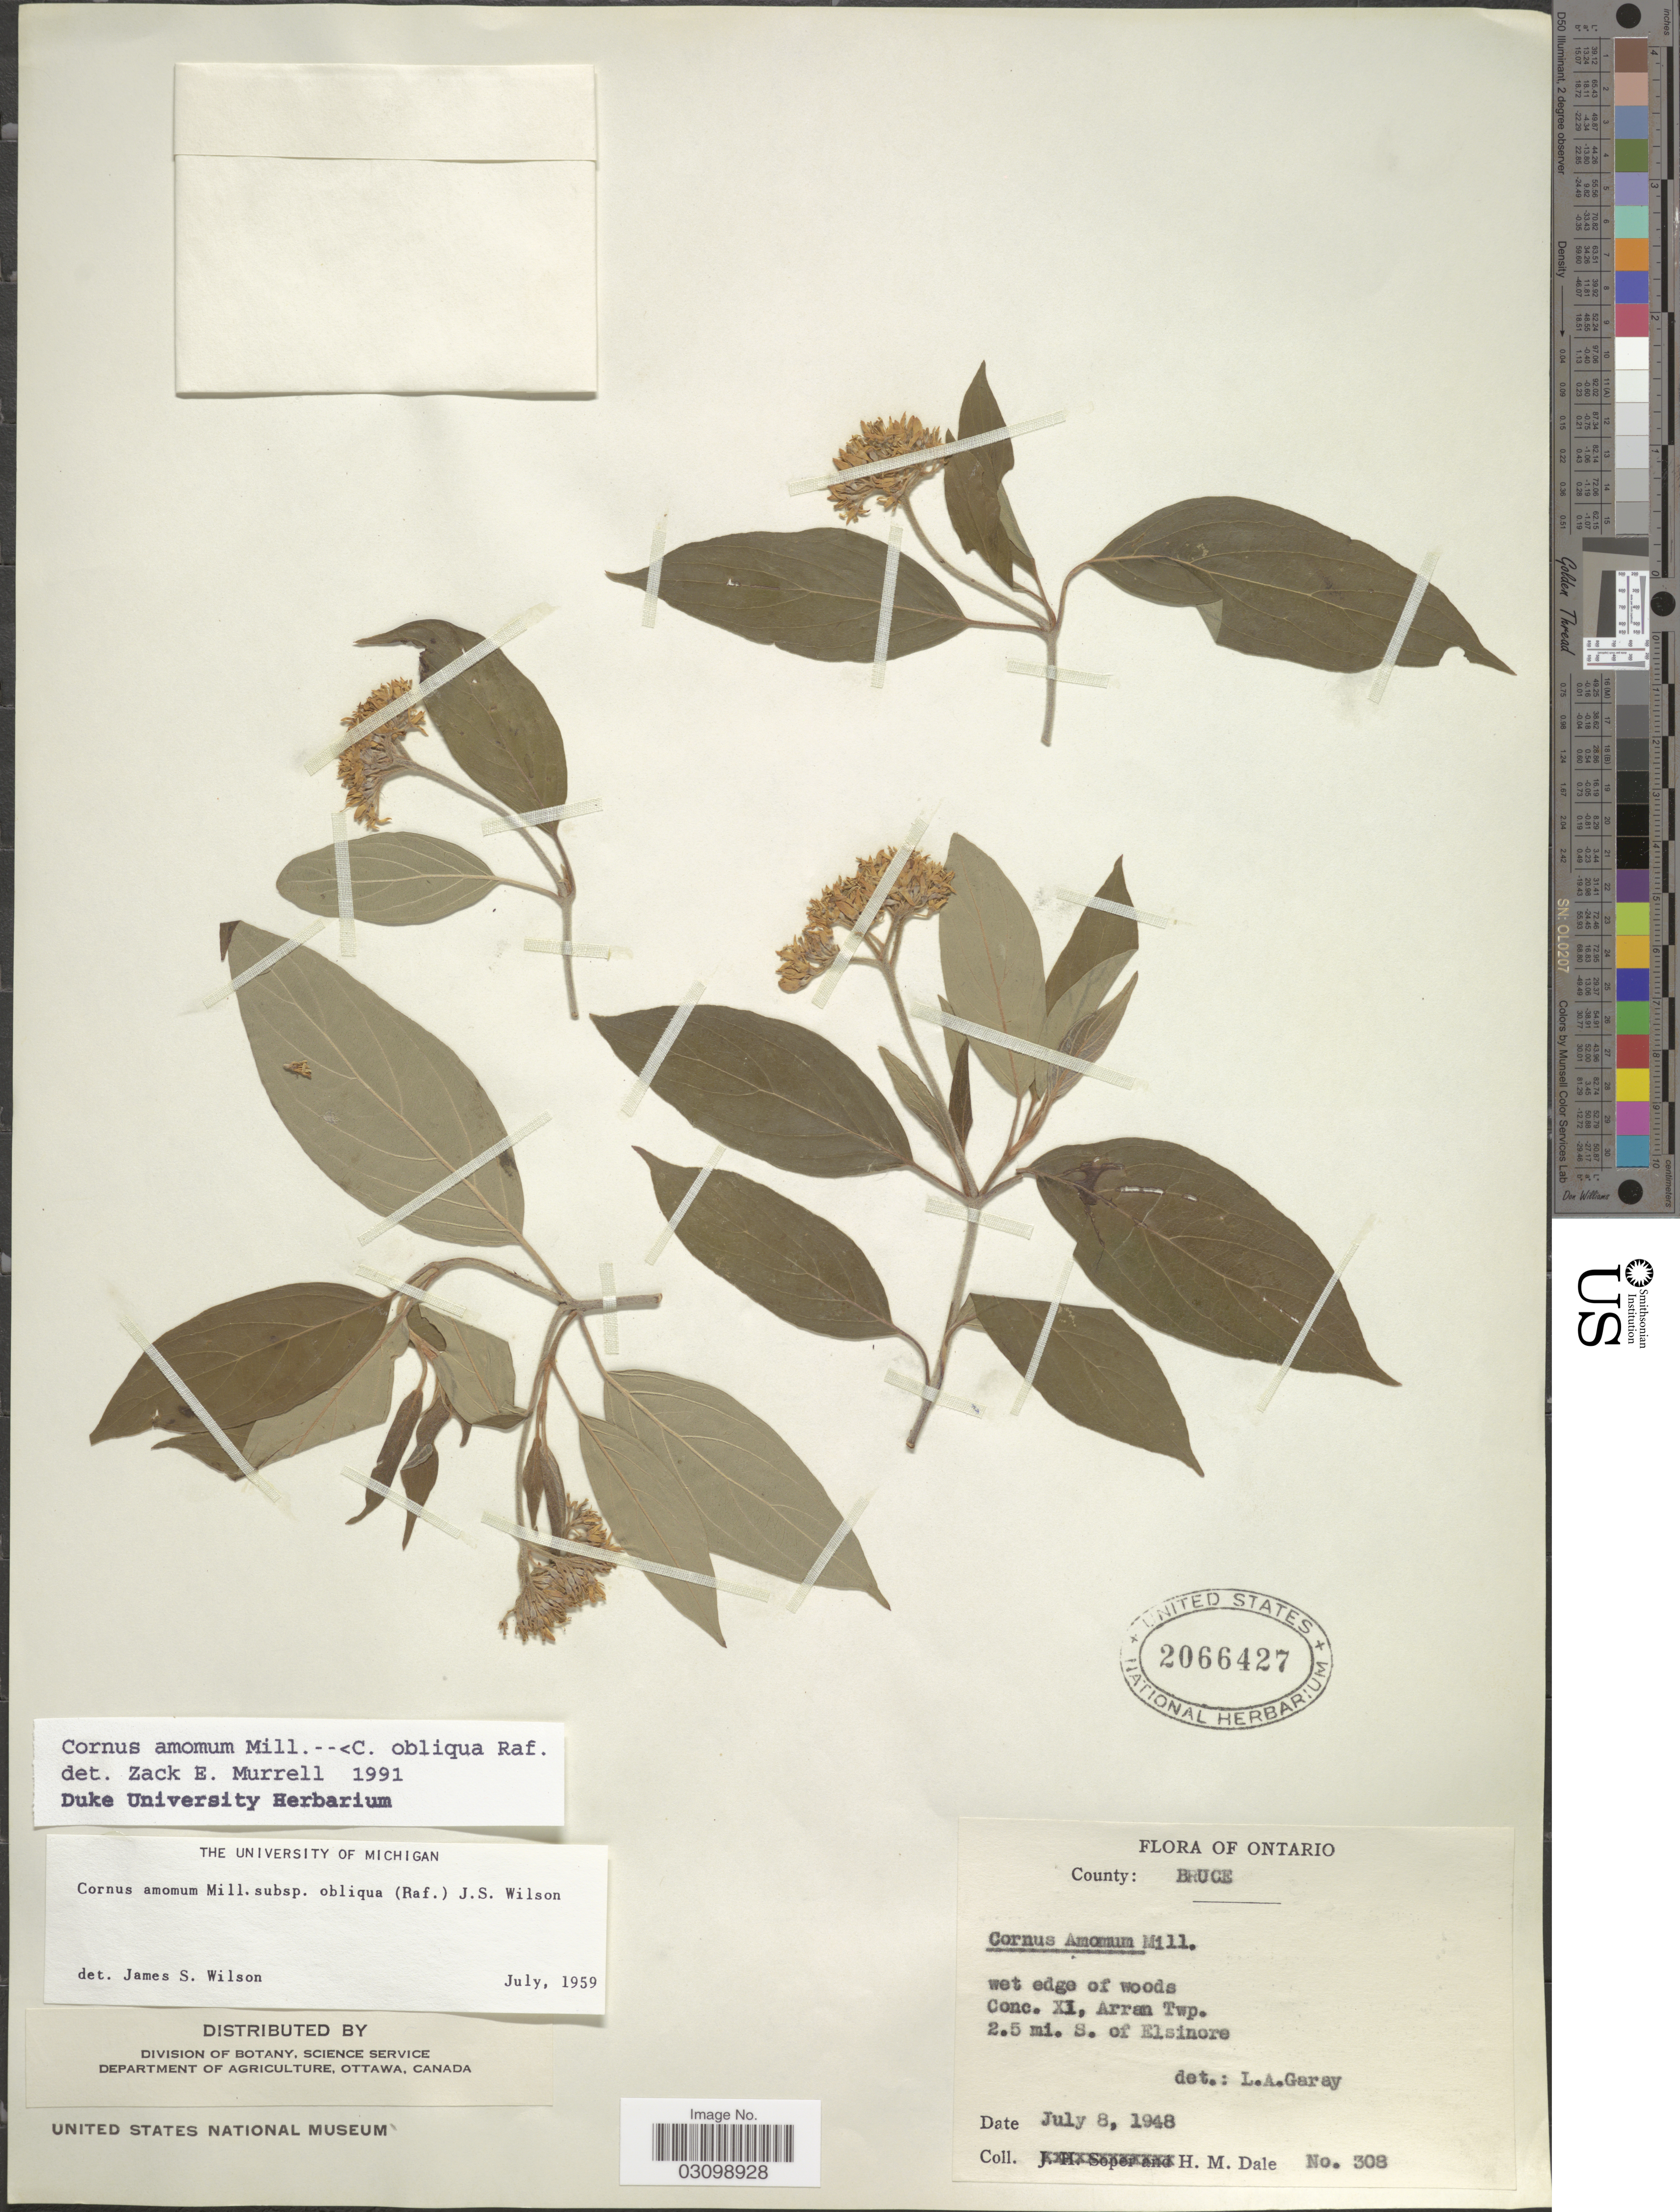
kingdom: Plantae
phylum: Tracheophyta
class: Magnoliopsida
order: Cornales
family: Cornaceae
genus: Cornus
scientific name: Cornus amomum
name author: Mill.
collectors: H. M. Dale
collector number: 308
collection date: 1948-07-08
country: Canada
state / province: Ontario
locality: County: Bruce, Conc. XI, Arran Twp. 2.5 mi. S. of Elsinsore.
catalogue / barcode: US 2066427